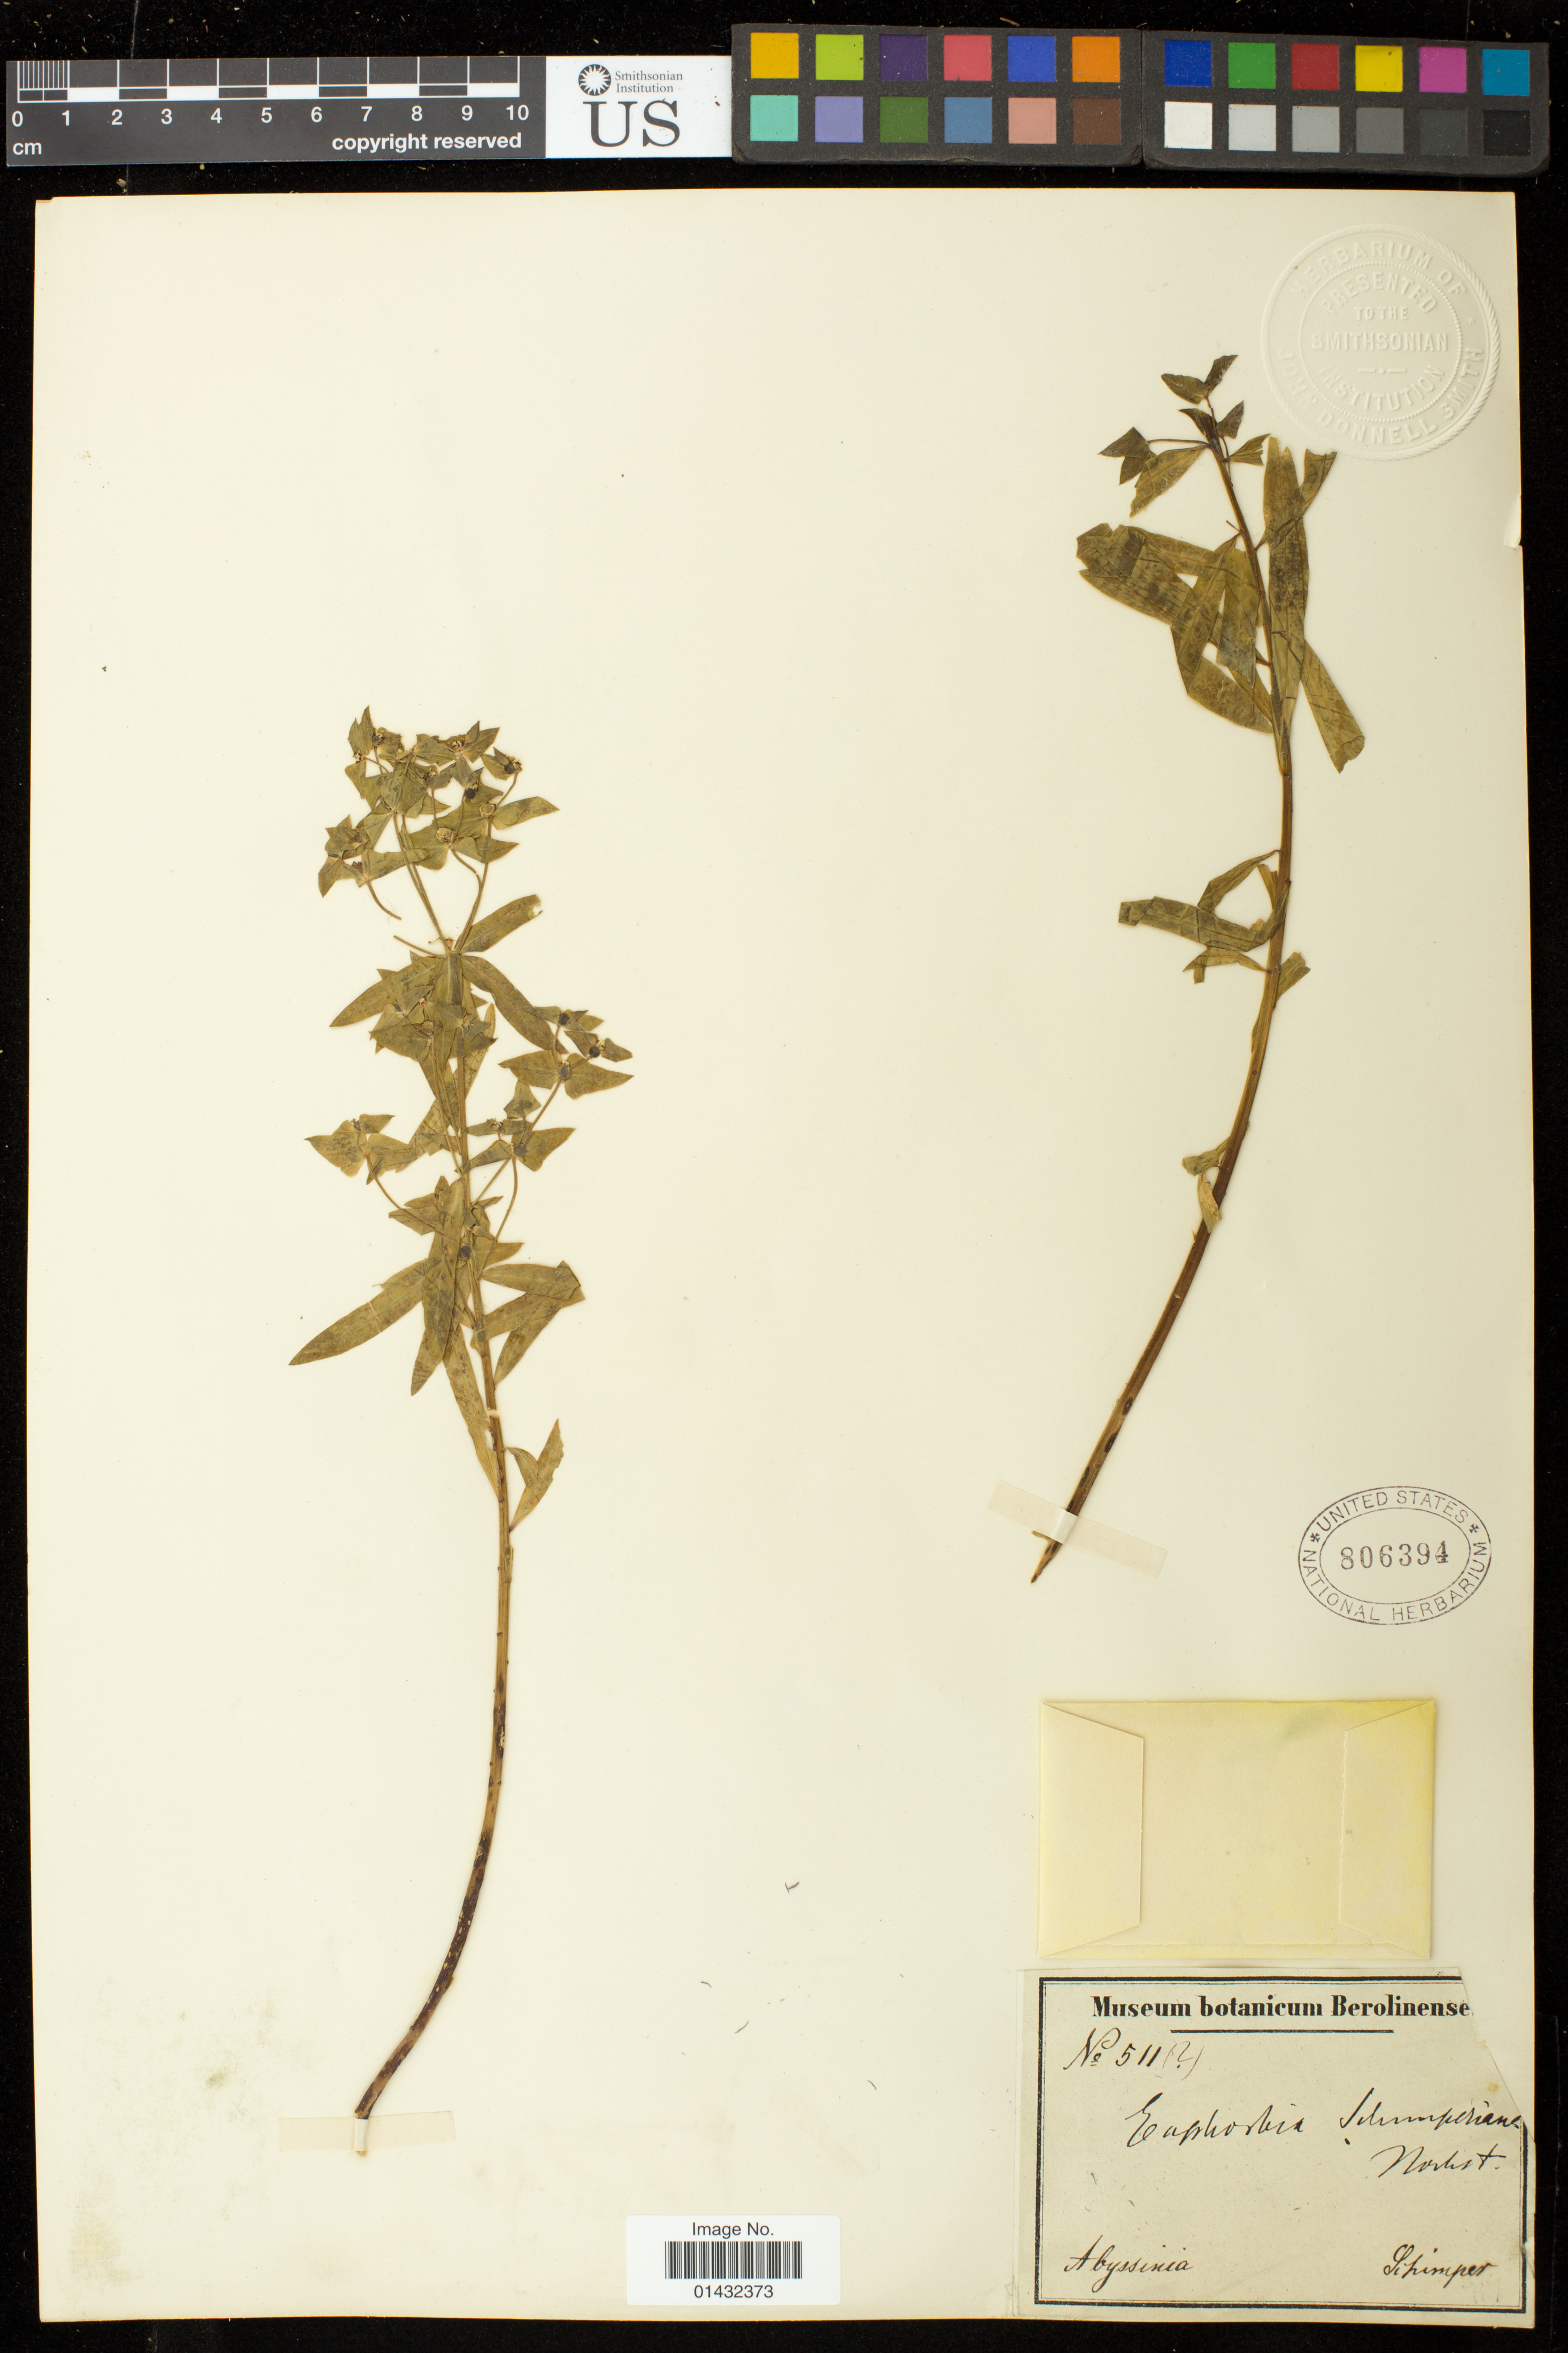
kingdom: Plantae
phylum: Tracheophyta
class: Magnoliopsida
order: Malpighiales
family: Euphorbiaceae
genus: Euphorbia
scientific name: Euphorbia schimperiana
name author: Hochst. ex A. Rich.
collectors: -. Schimper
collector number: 511 (?)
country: Ethiopia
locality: Abyssinia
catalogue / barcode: US 806394